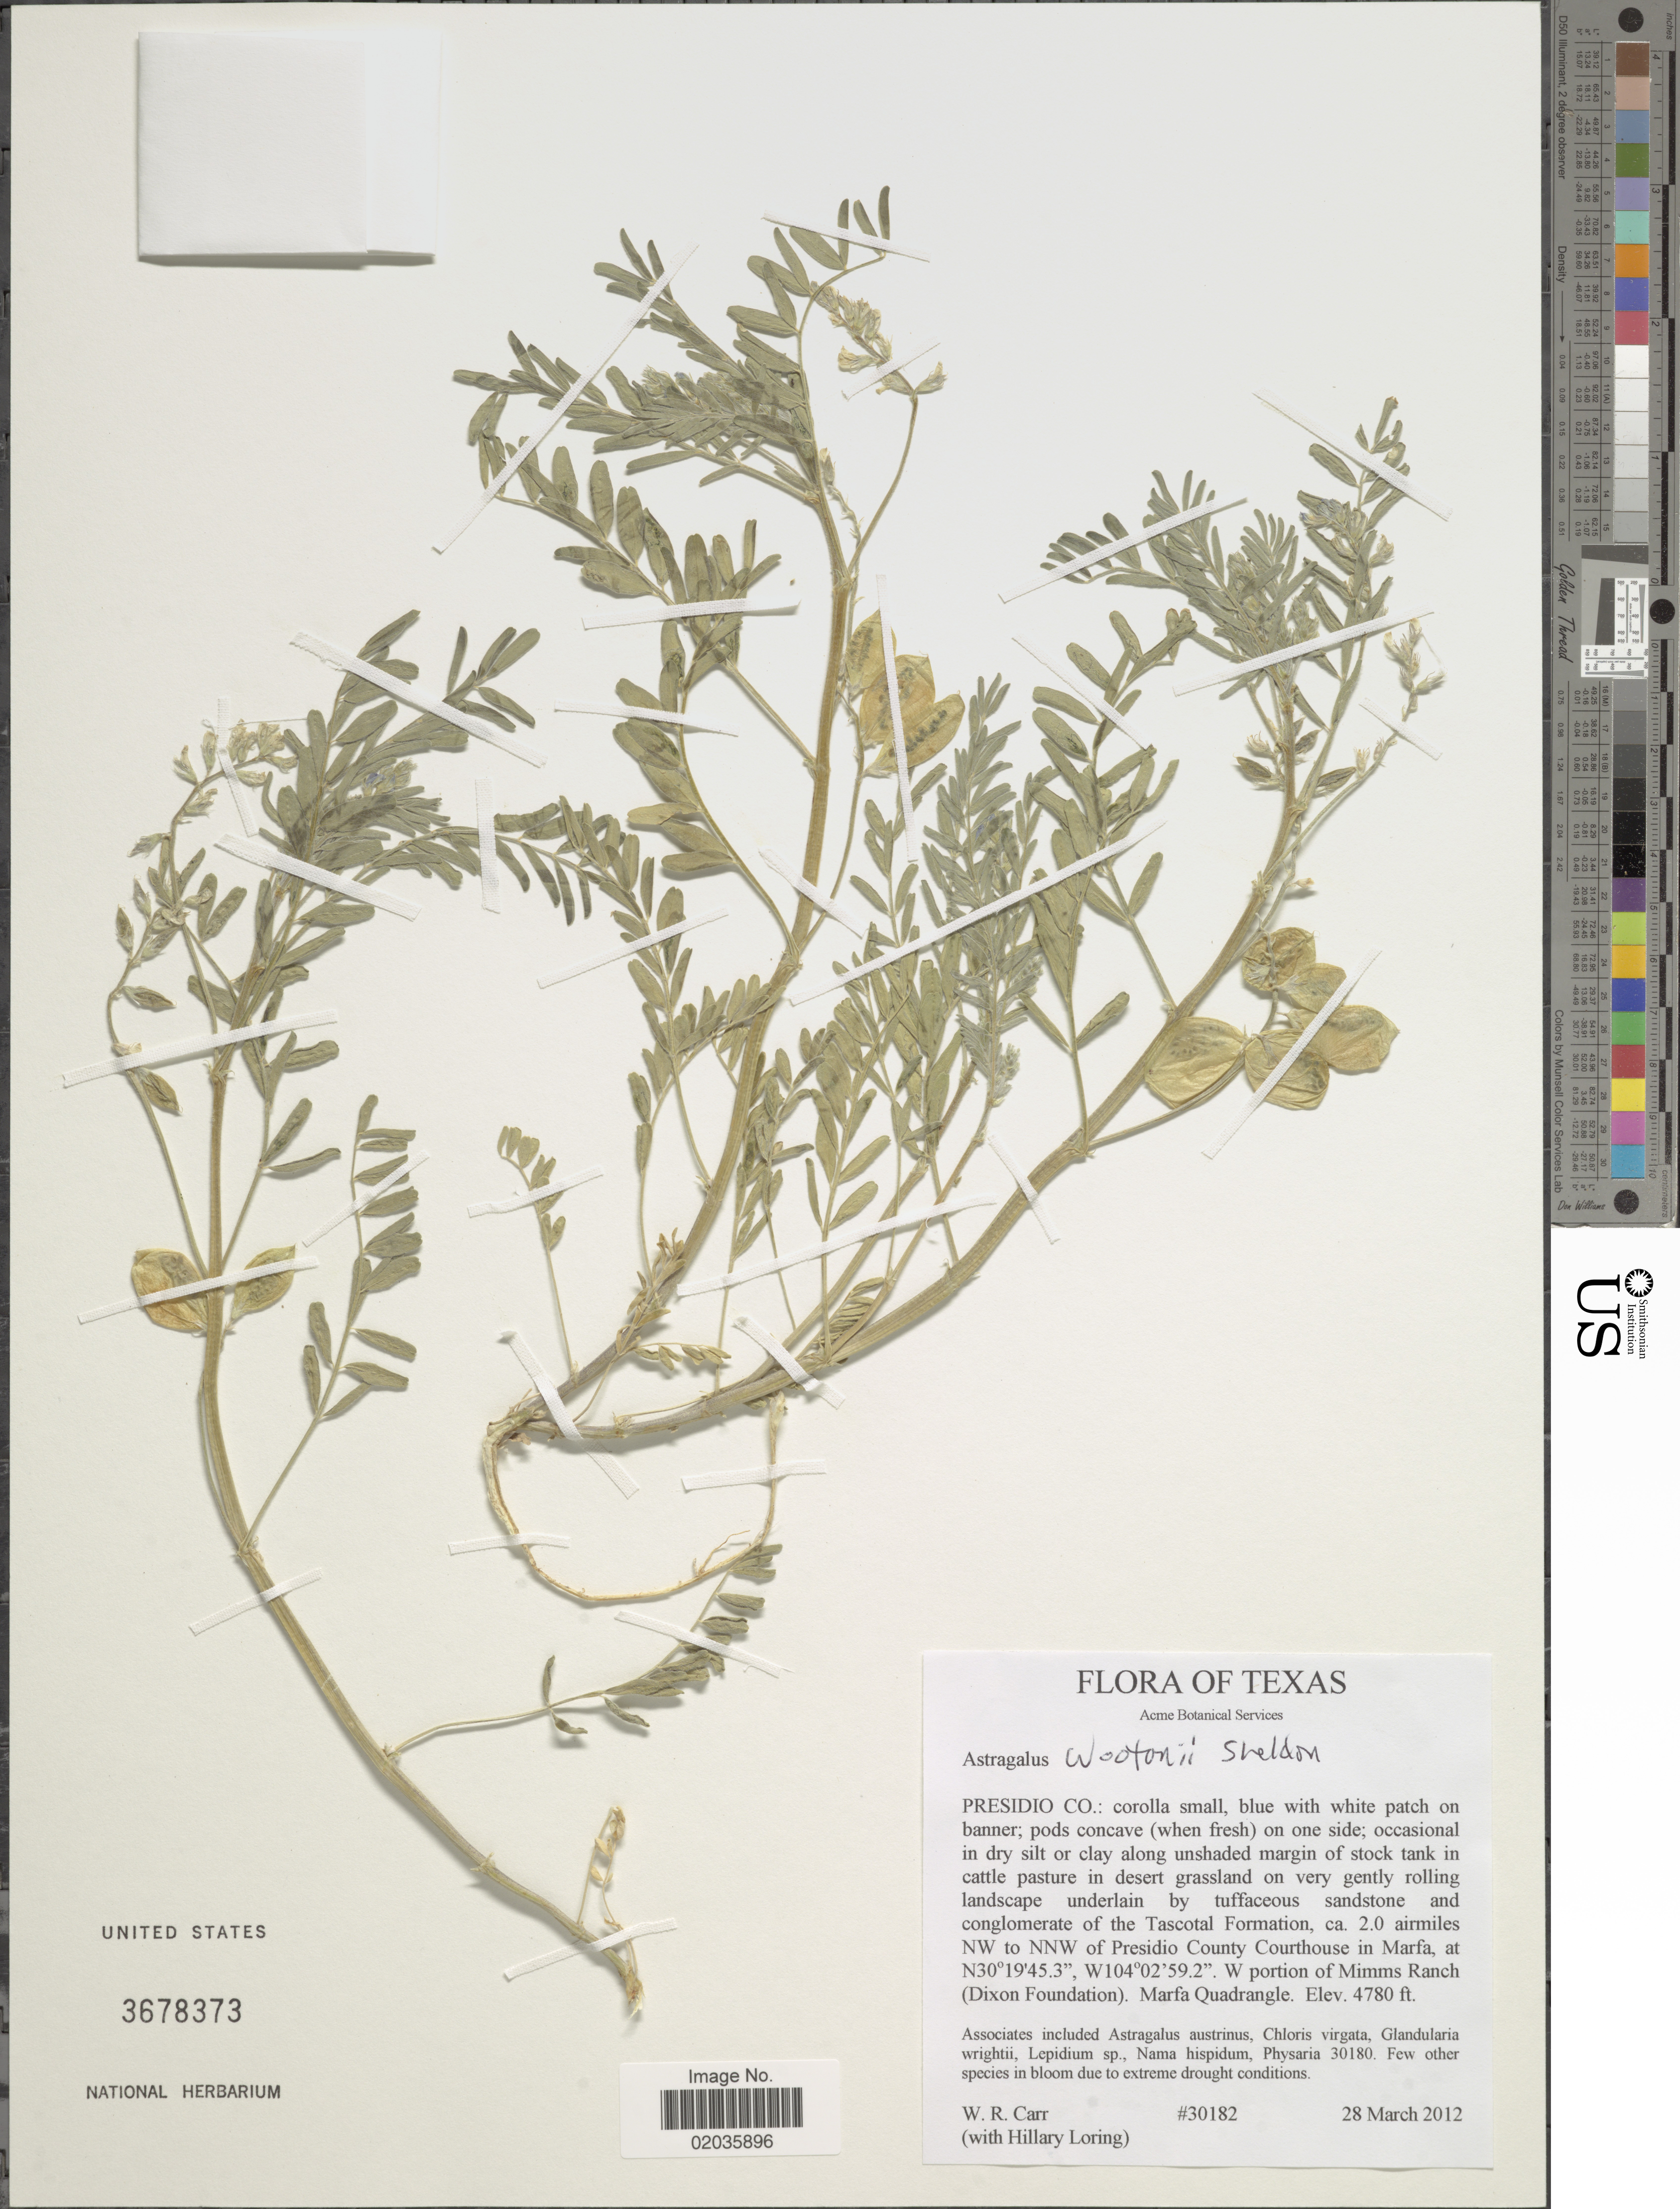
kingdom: Plantae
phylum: Tracheophyta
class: Magnoliopsida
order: Fabales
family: Fabaceae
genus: Astragalus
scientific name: Astragalus wootonii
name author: E. Sheld.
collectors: W. Carr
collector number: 30182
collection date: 2012-03-28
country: United States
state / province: Texas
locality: Texas Presidio Co.: ca. 2.0 airlmiles NW of NNW of Presidio County Courthouse in Marfa, W portion of Mimms Ranch (Dixon Foundation). Marfa Quadrangle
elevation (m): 1457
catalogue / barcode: US 3678373